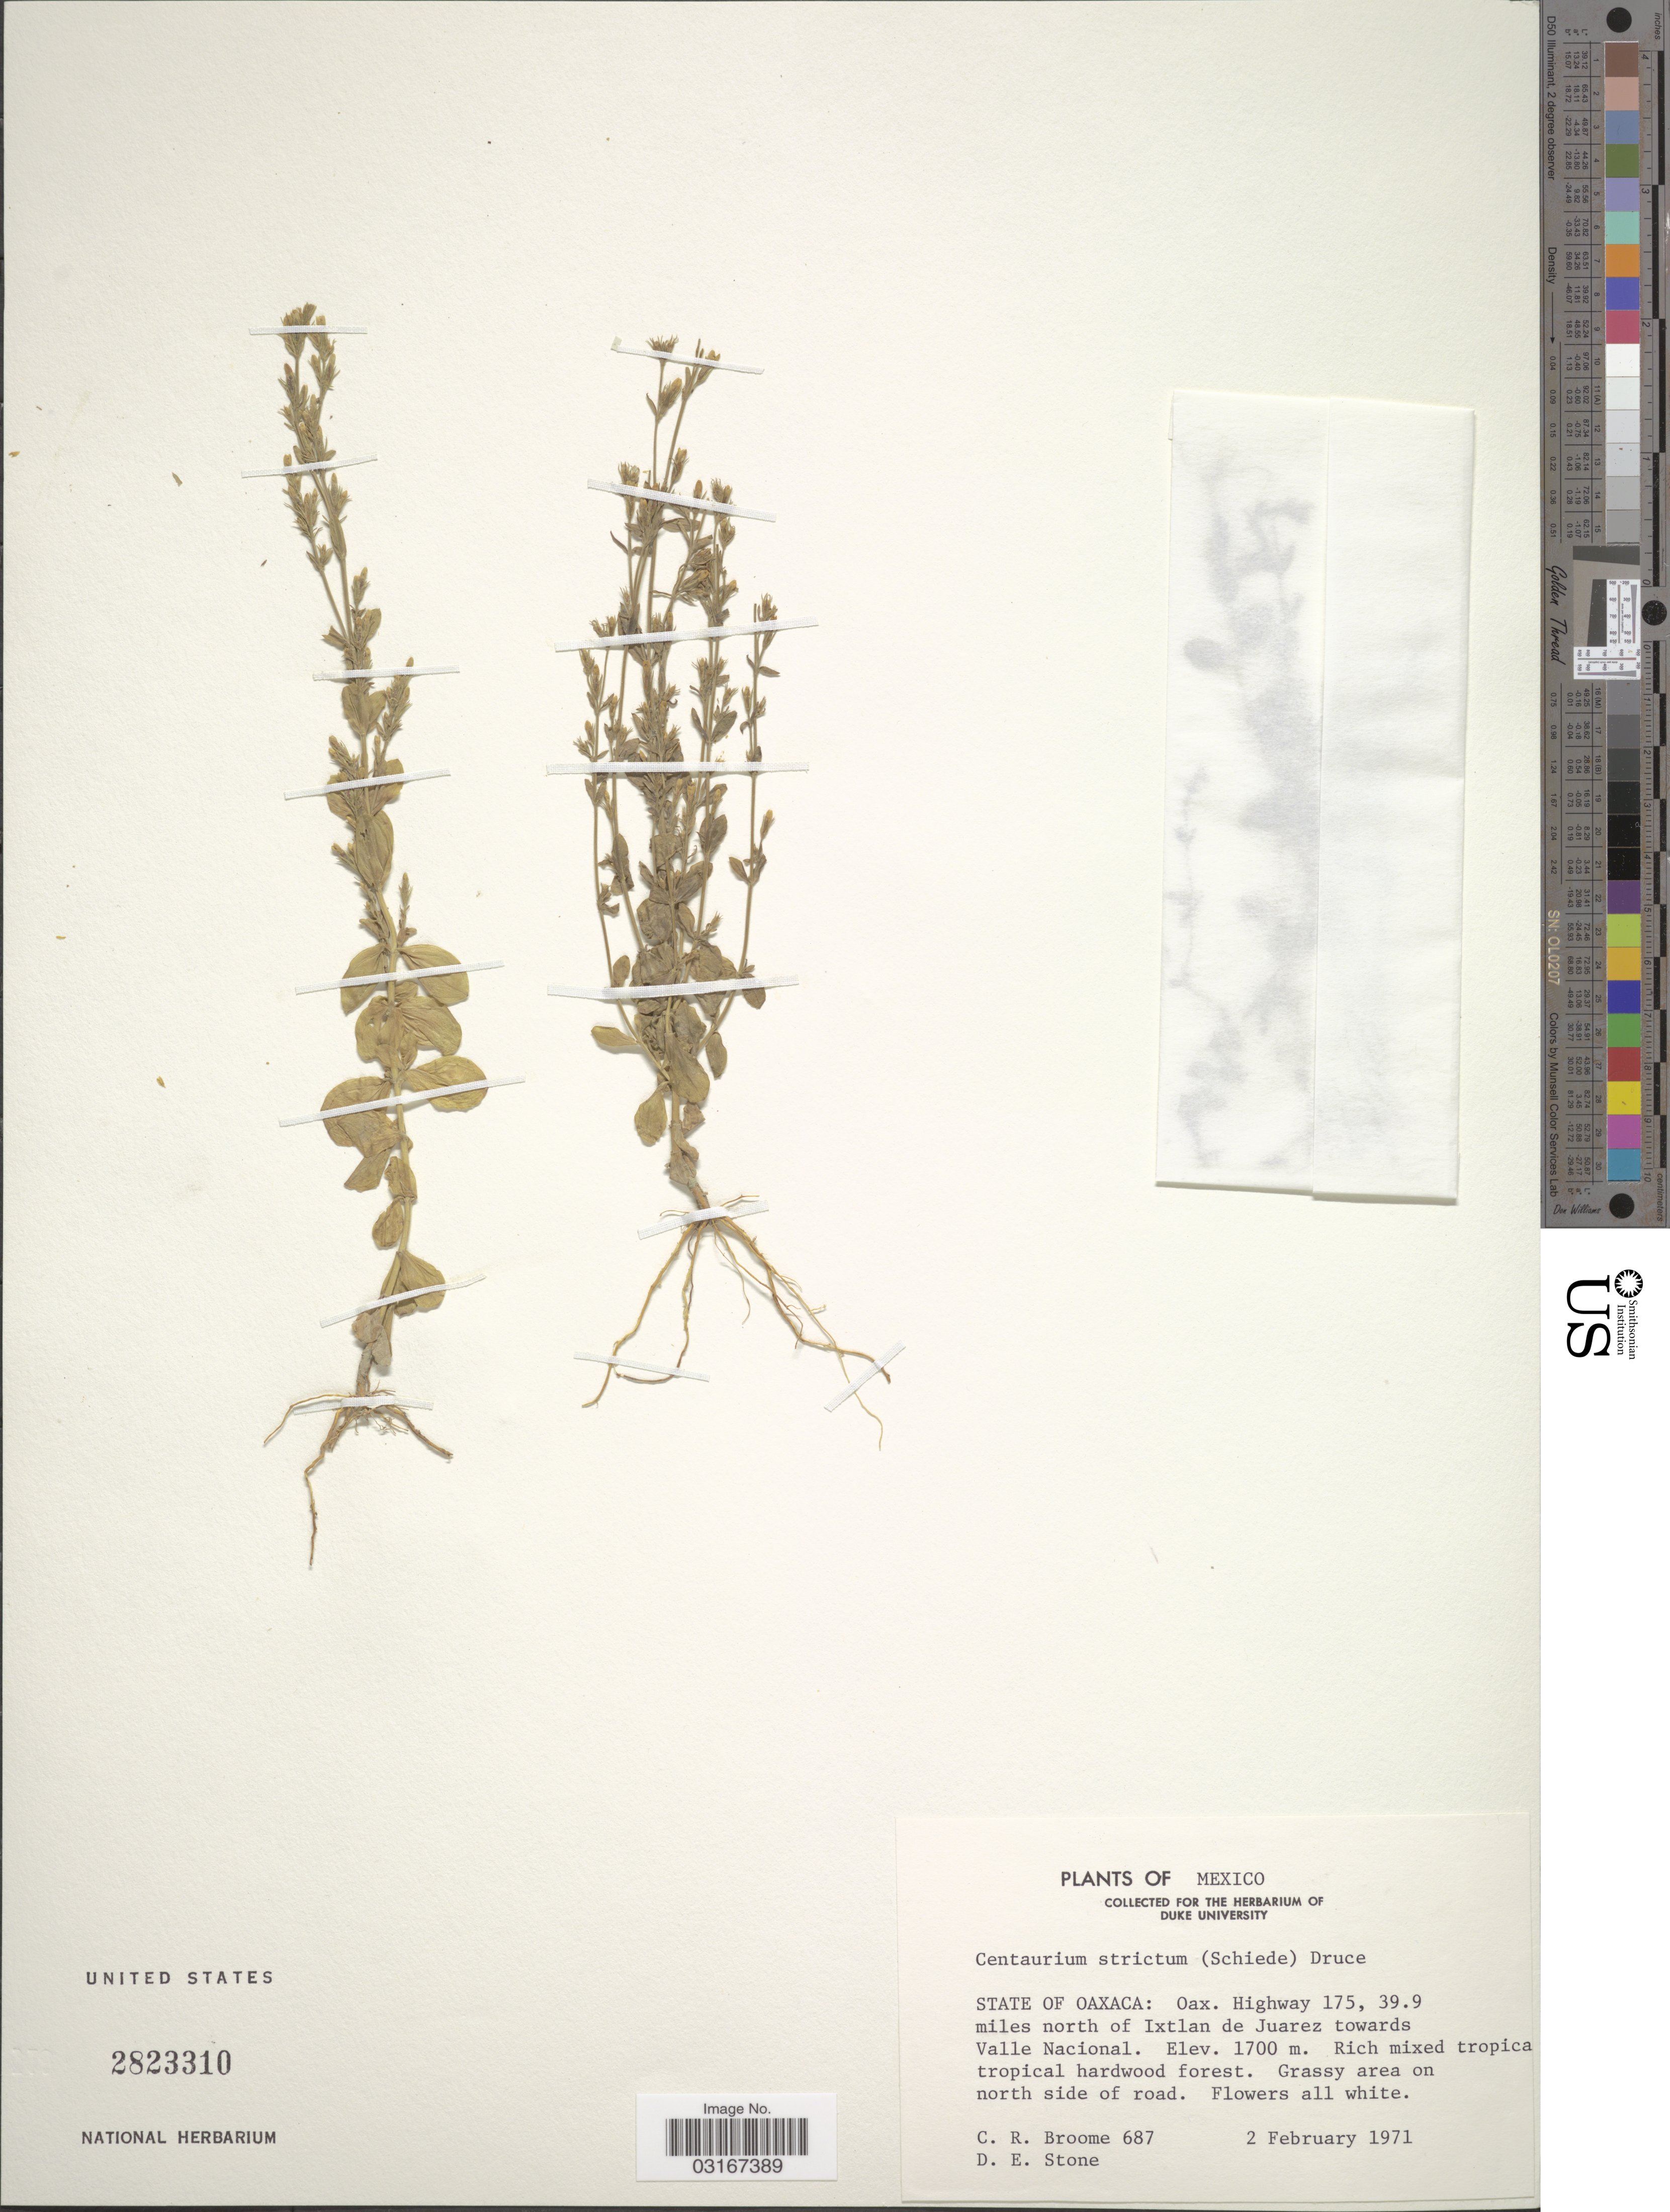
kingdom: Plantae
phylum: Tracheophyta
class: Magnoliopsida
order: Gentianales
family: Gentianaceae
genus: Centaurium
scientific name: Centaurium strictum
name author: (Schiede) Druce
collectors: C. R. Broome & D. E. Stone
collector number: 687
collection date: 1971-02-02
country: Mexico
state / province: Oaxaca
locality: Oax. Highway 175, 39.9 miles north of Ixtlan de Juarez towards Valle Nacional.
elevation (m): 1700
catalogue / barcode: US 2823310